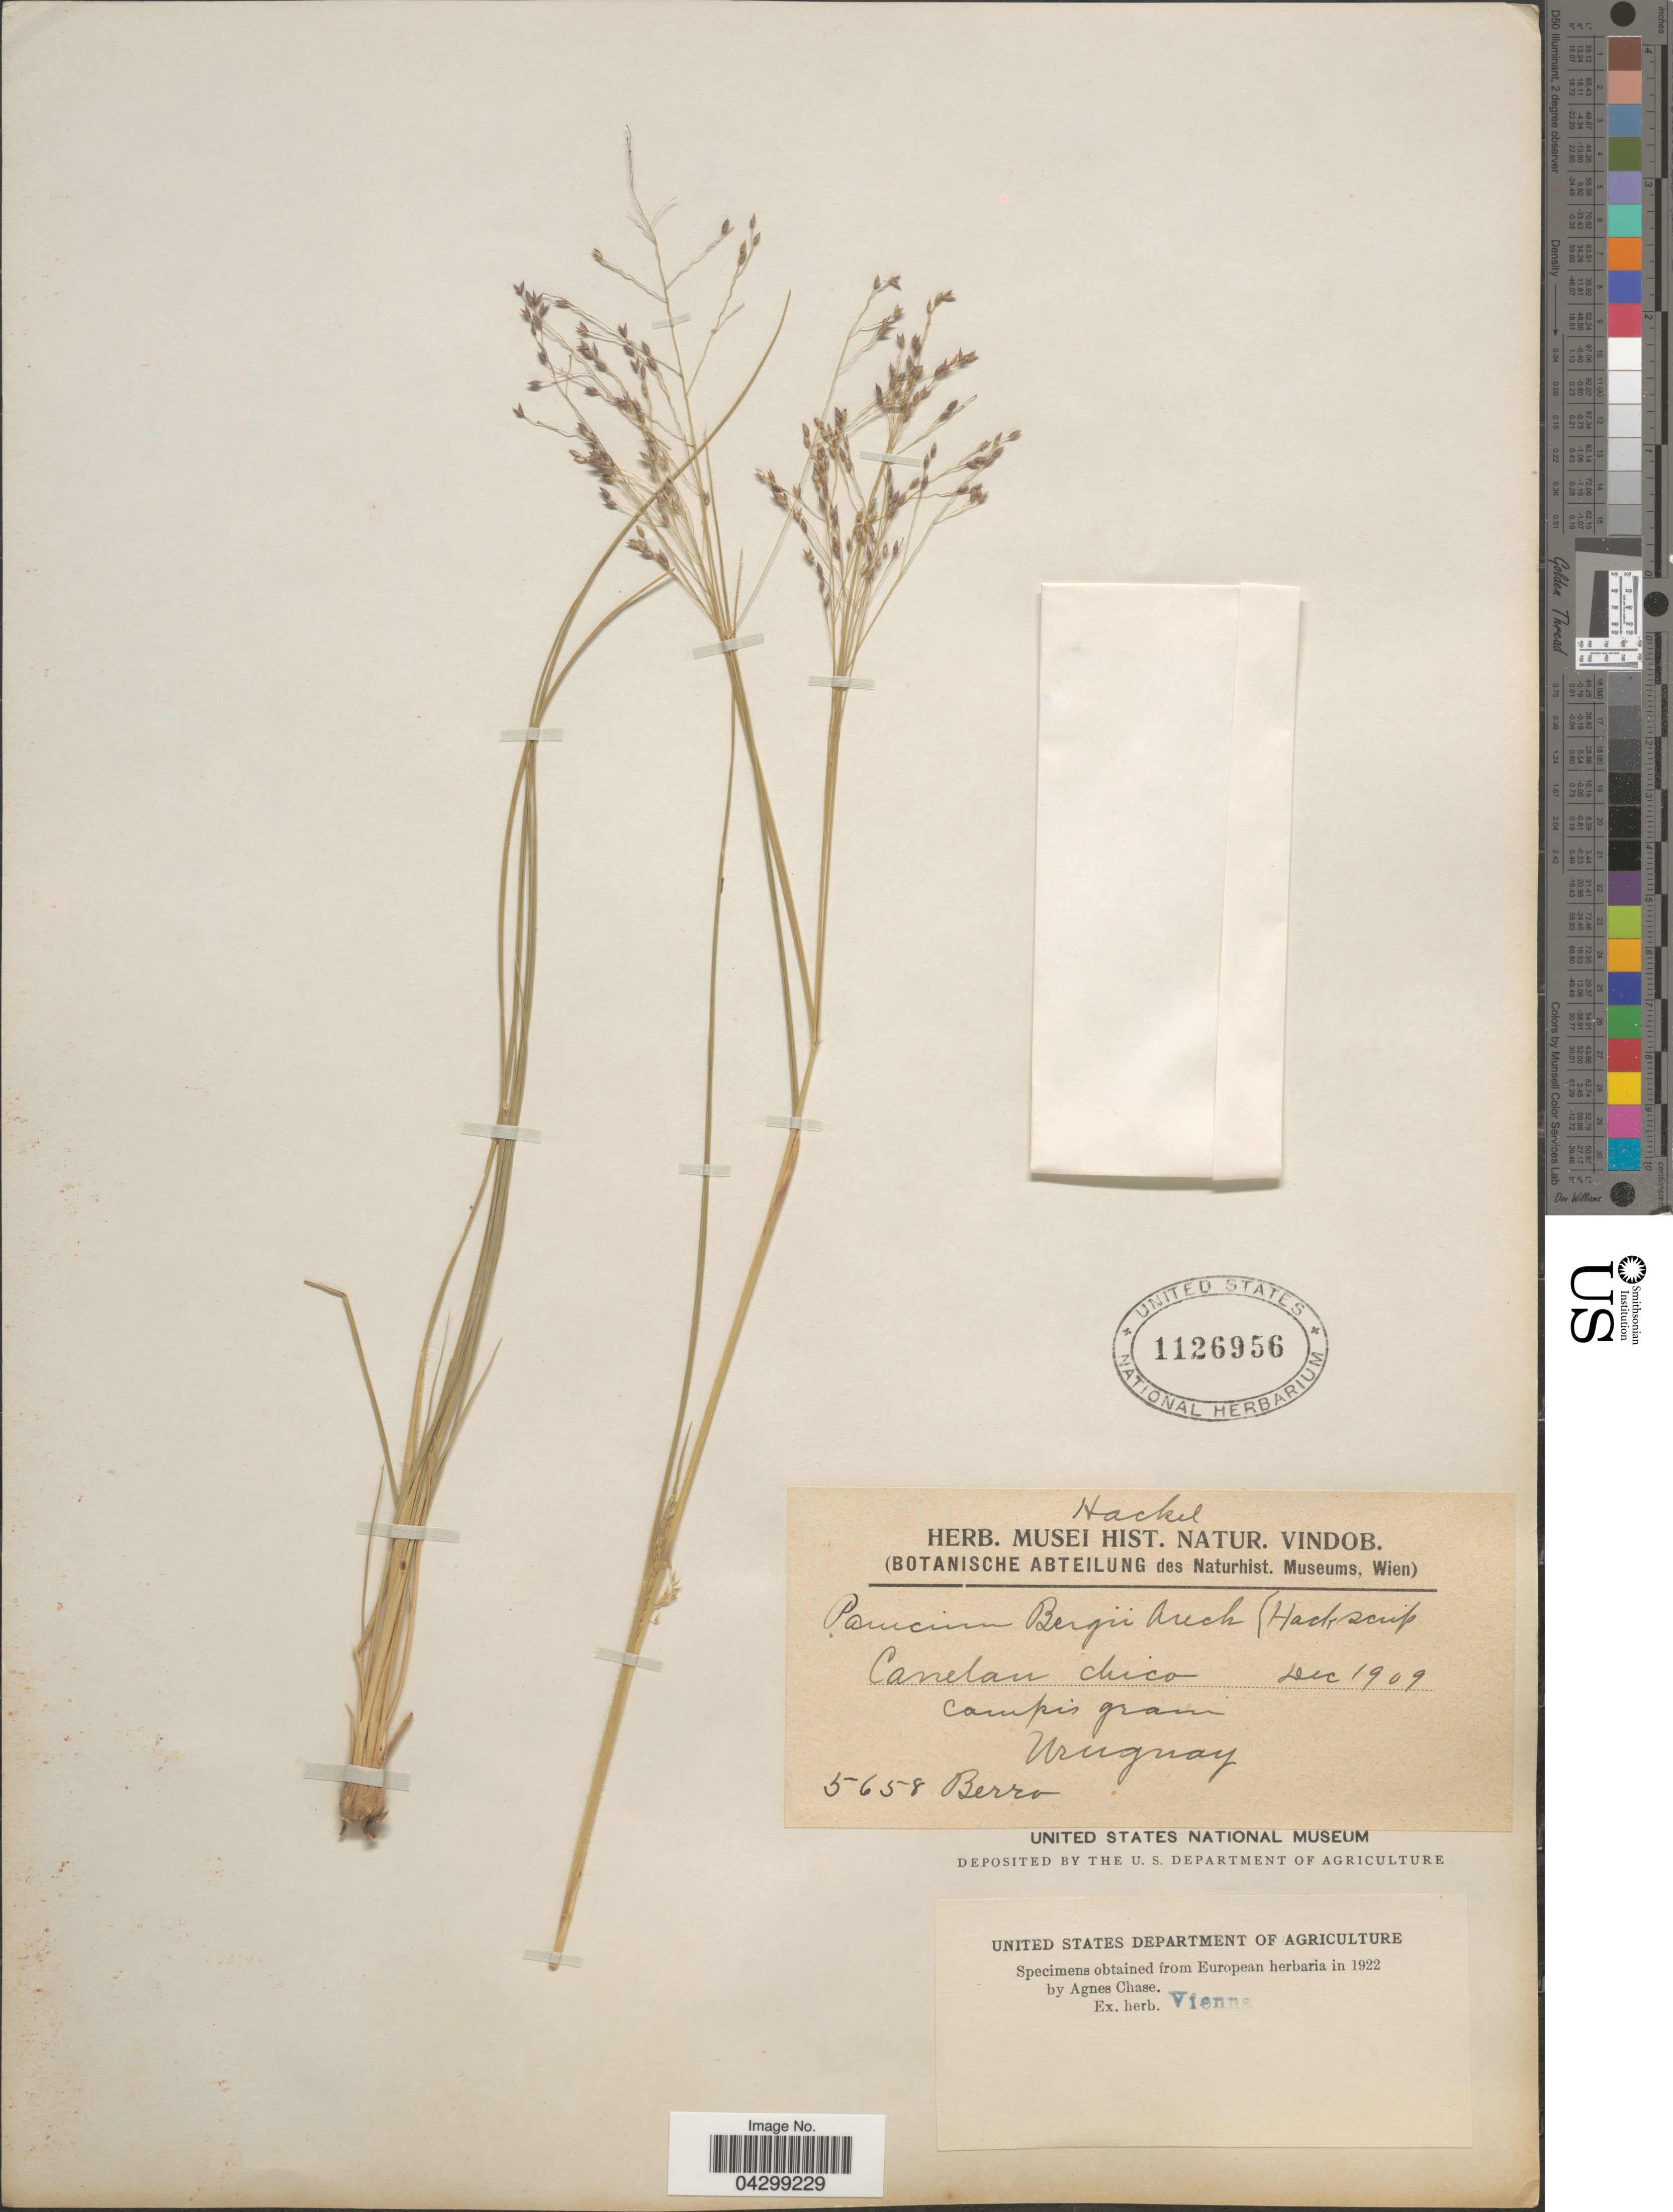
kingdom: Plantae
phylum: Tracheophyta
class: Liliopsida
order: Poales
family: Poaceae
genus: Panicum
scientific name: Panicum bergii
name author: Arechav.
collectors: Berro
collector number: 5658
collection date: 1909-12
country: Uruguay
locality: Canelan Chico [unsure placement] Campis gram.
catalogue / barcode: US 1126956